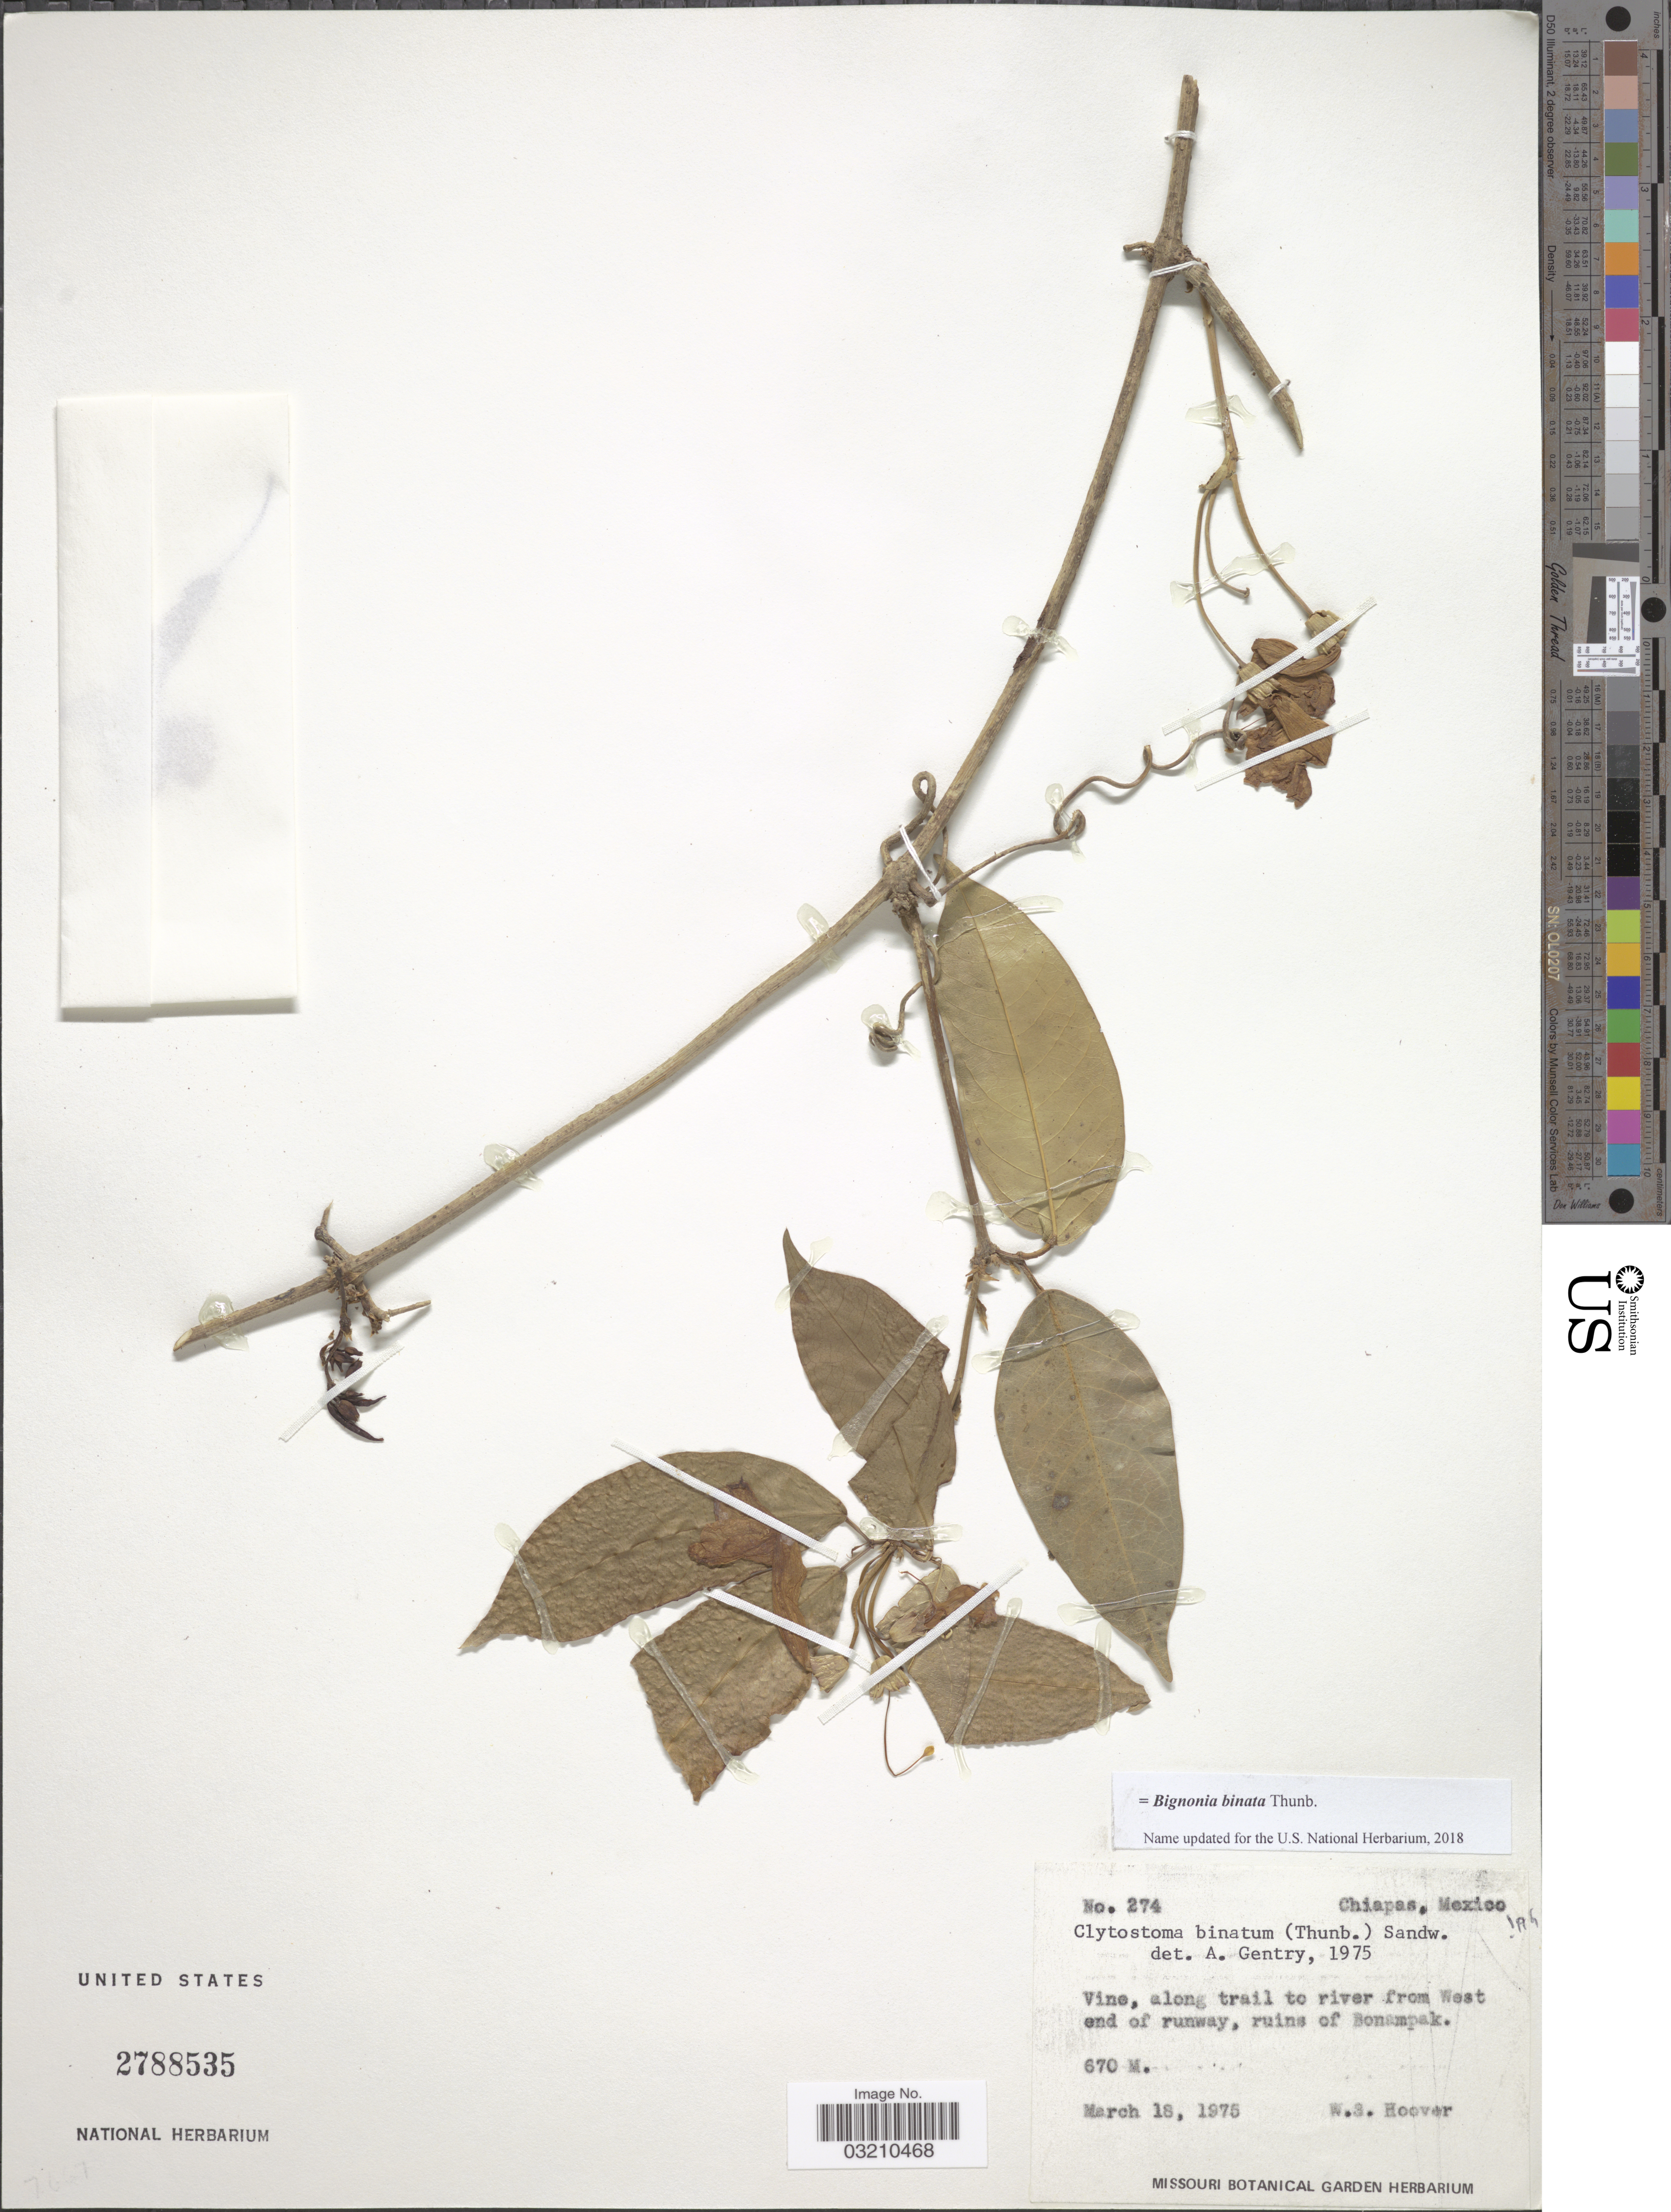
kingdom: Plantae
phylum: Tracheophyta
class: Magnoliopsida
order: Lamiales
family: Bignoniaceae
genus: Bignonia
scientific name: Bignonia binata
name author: Thunb.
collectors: W. S. Hoover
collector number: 274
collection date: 1975-03-18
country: Mexico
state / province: Chiapas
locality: Along trail to river from West end of runway, ruins of Bonampak.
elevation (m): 670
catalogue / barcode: US 2788535